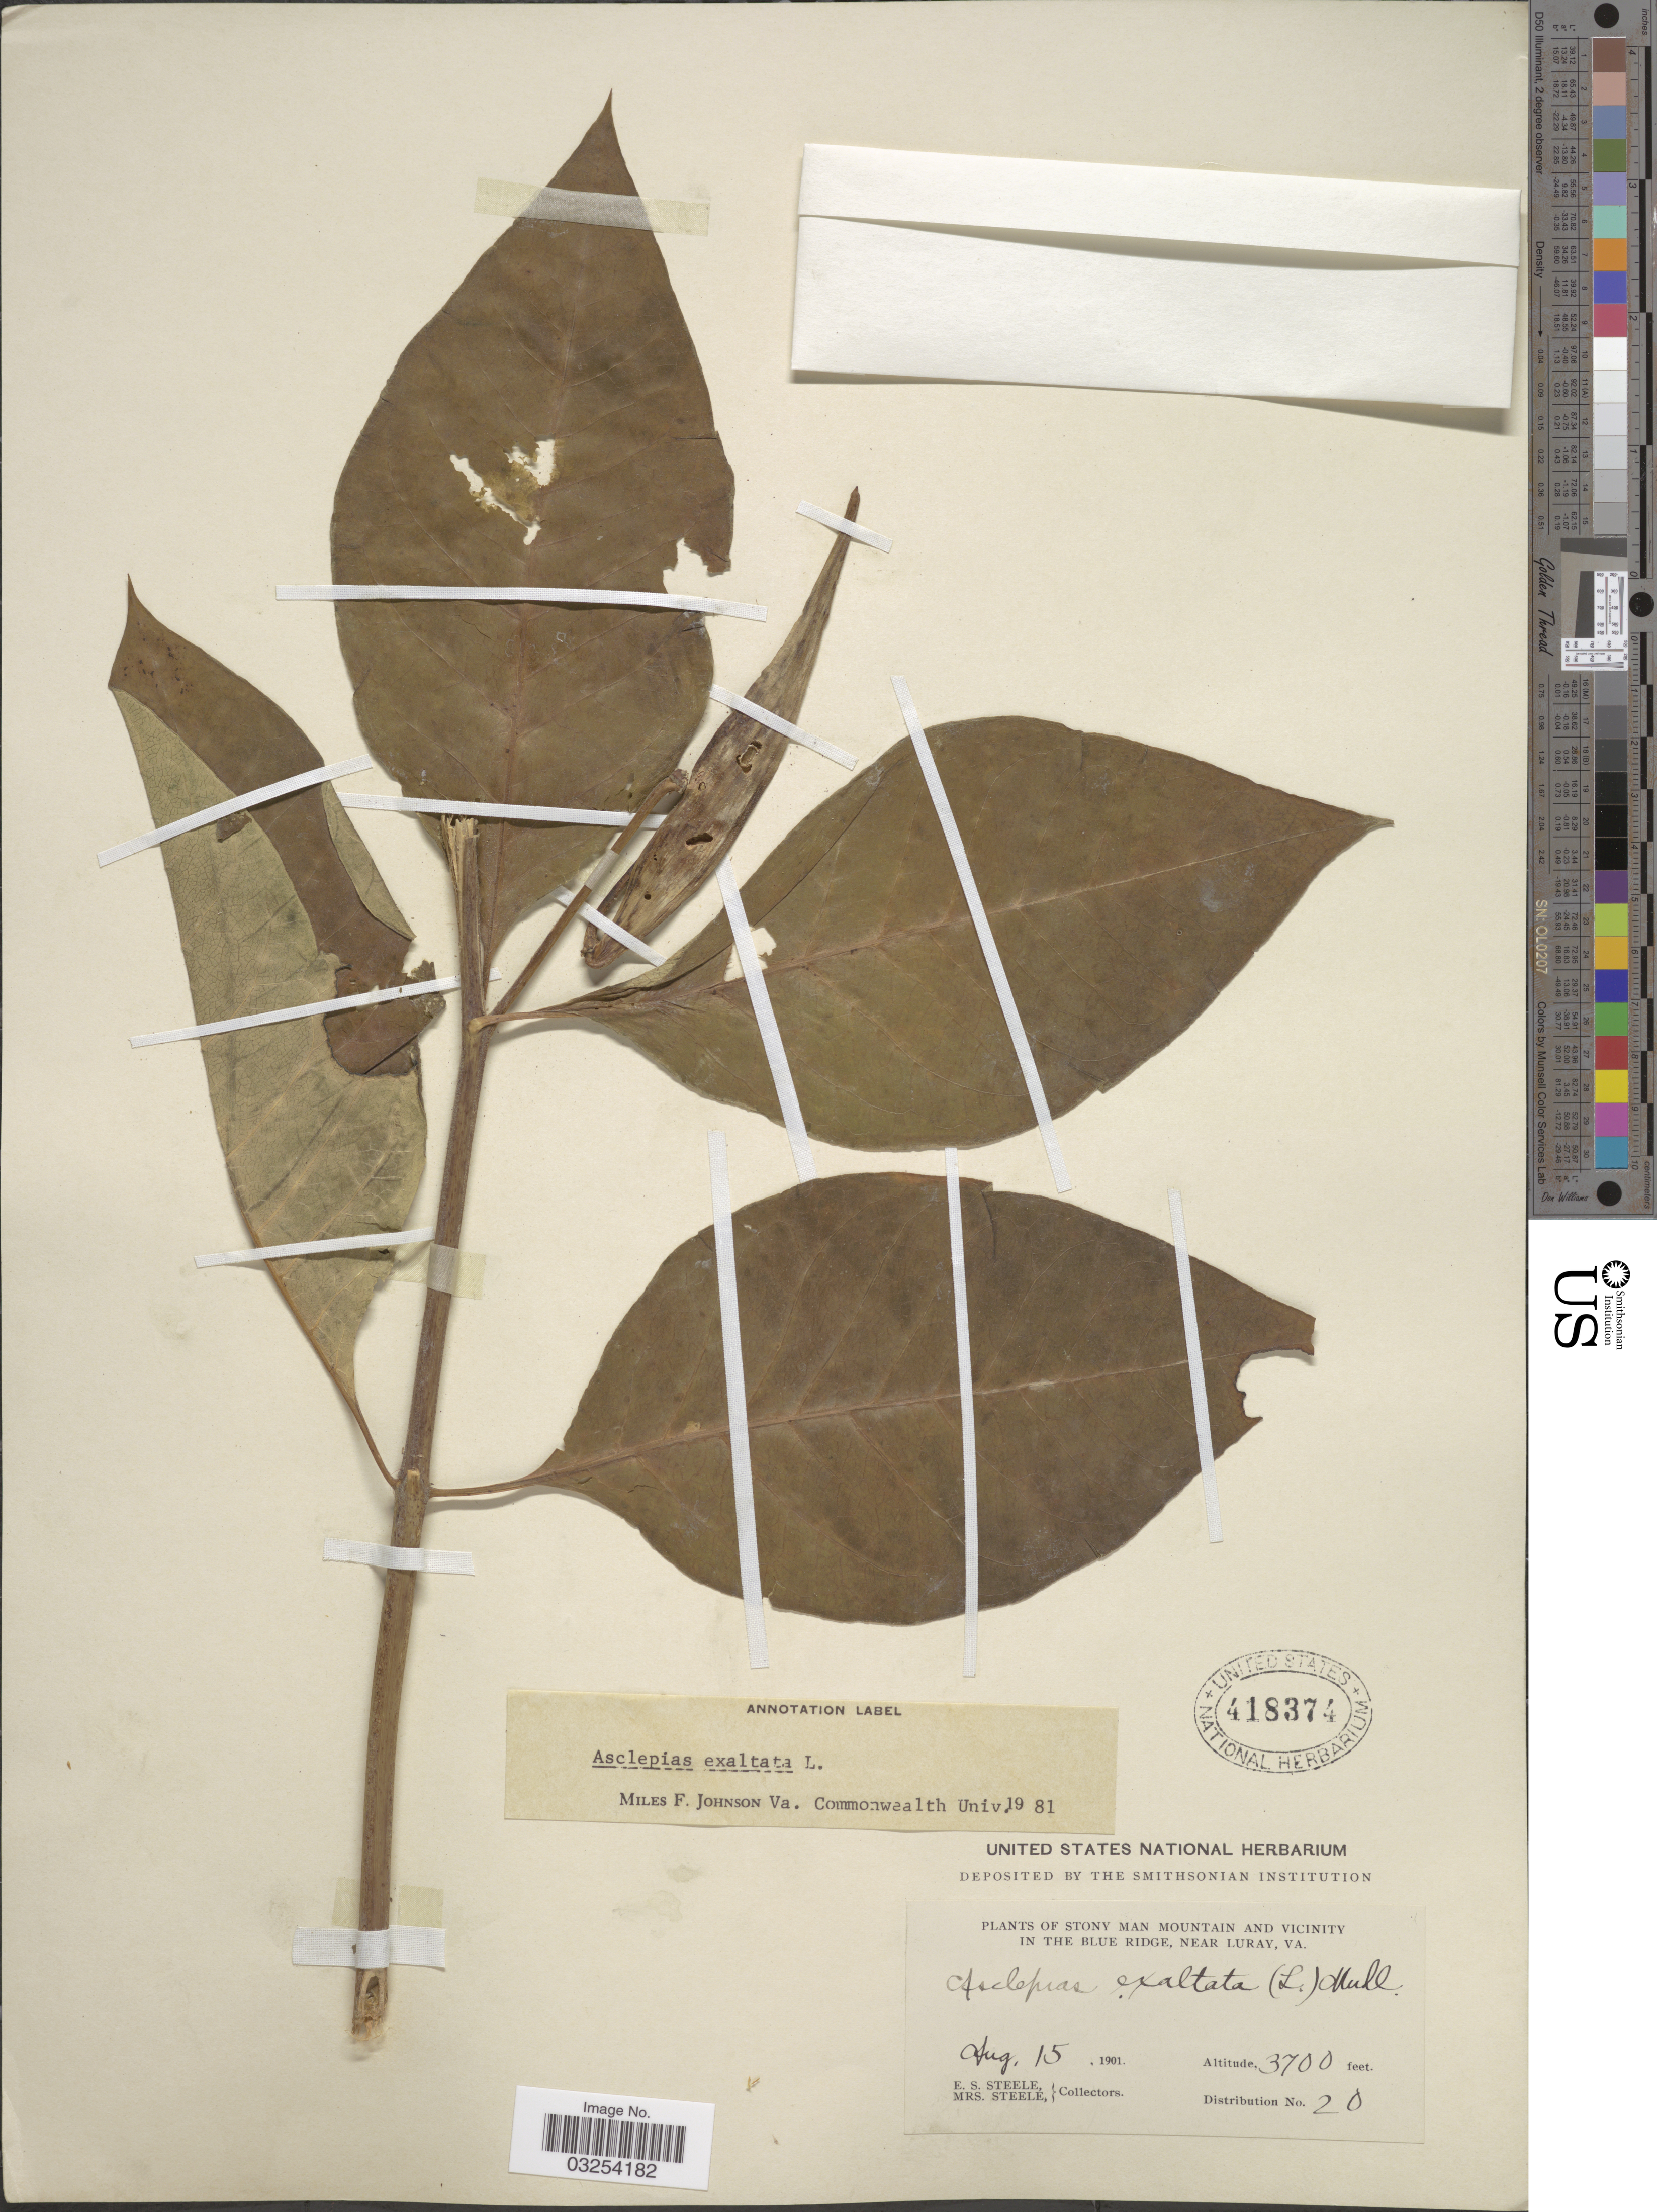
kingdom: Plantae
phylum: Tracheophyta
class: Magnoliopsida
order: Gentianales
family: Apocynaceae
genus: Asclepias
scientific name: Asclepias exaltata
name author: Muhl.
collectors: E. Steele & Mrs. E. S. Steele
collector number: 20?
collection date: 1901-08-15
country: United States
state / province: Virginia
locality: Stony Man Mountain and vicinity in the Blue Ridge, near Luray.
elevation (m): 1128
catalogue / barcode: US 418374